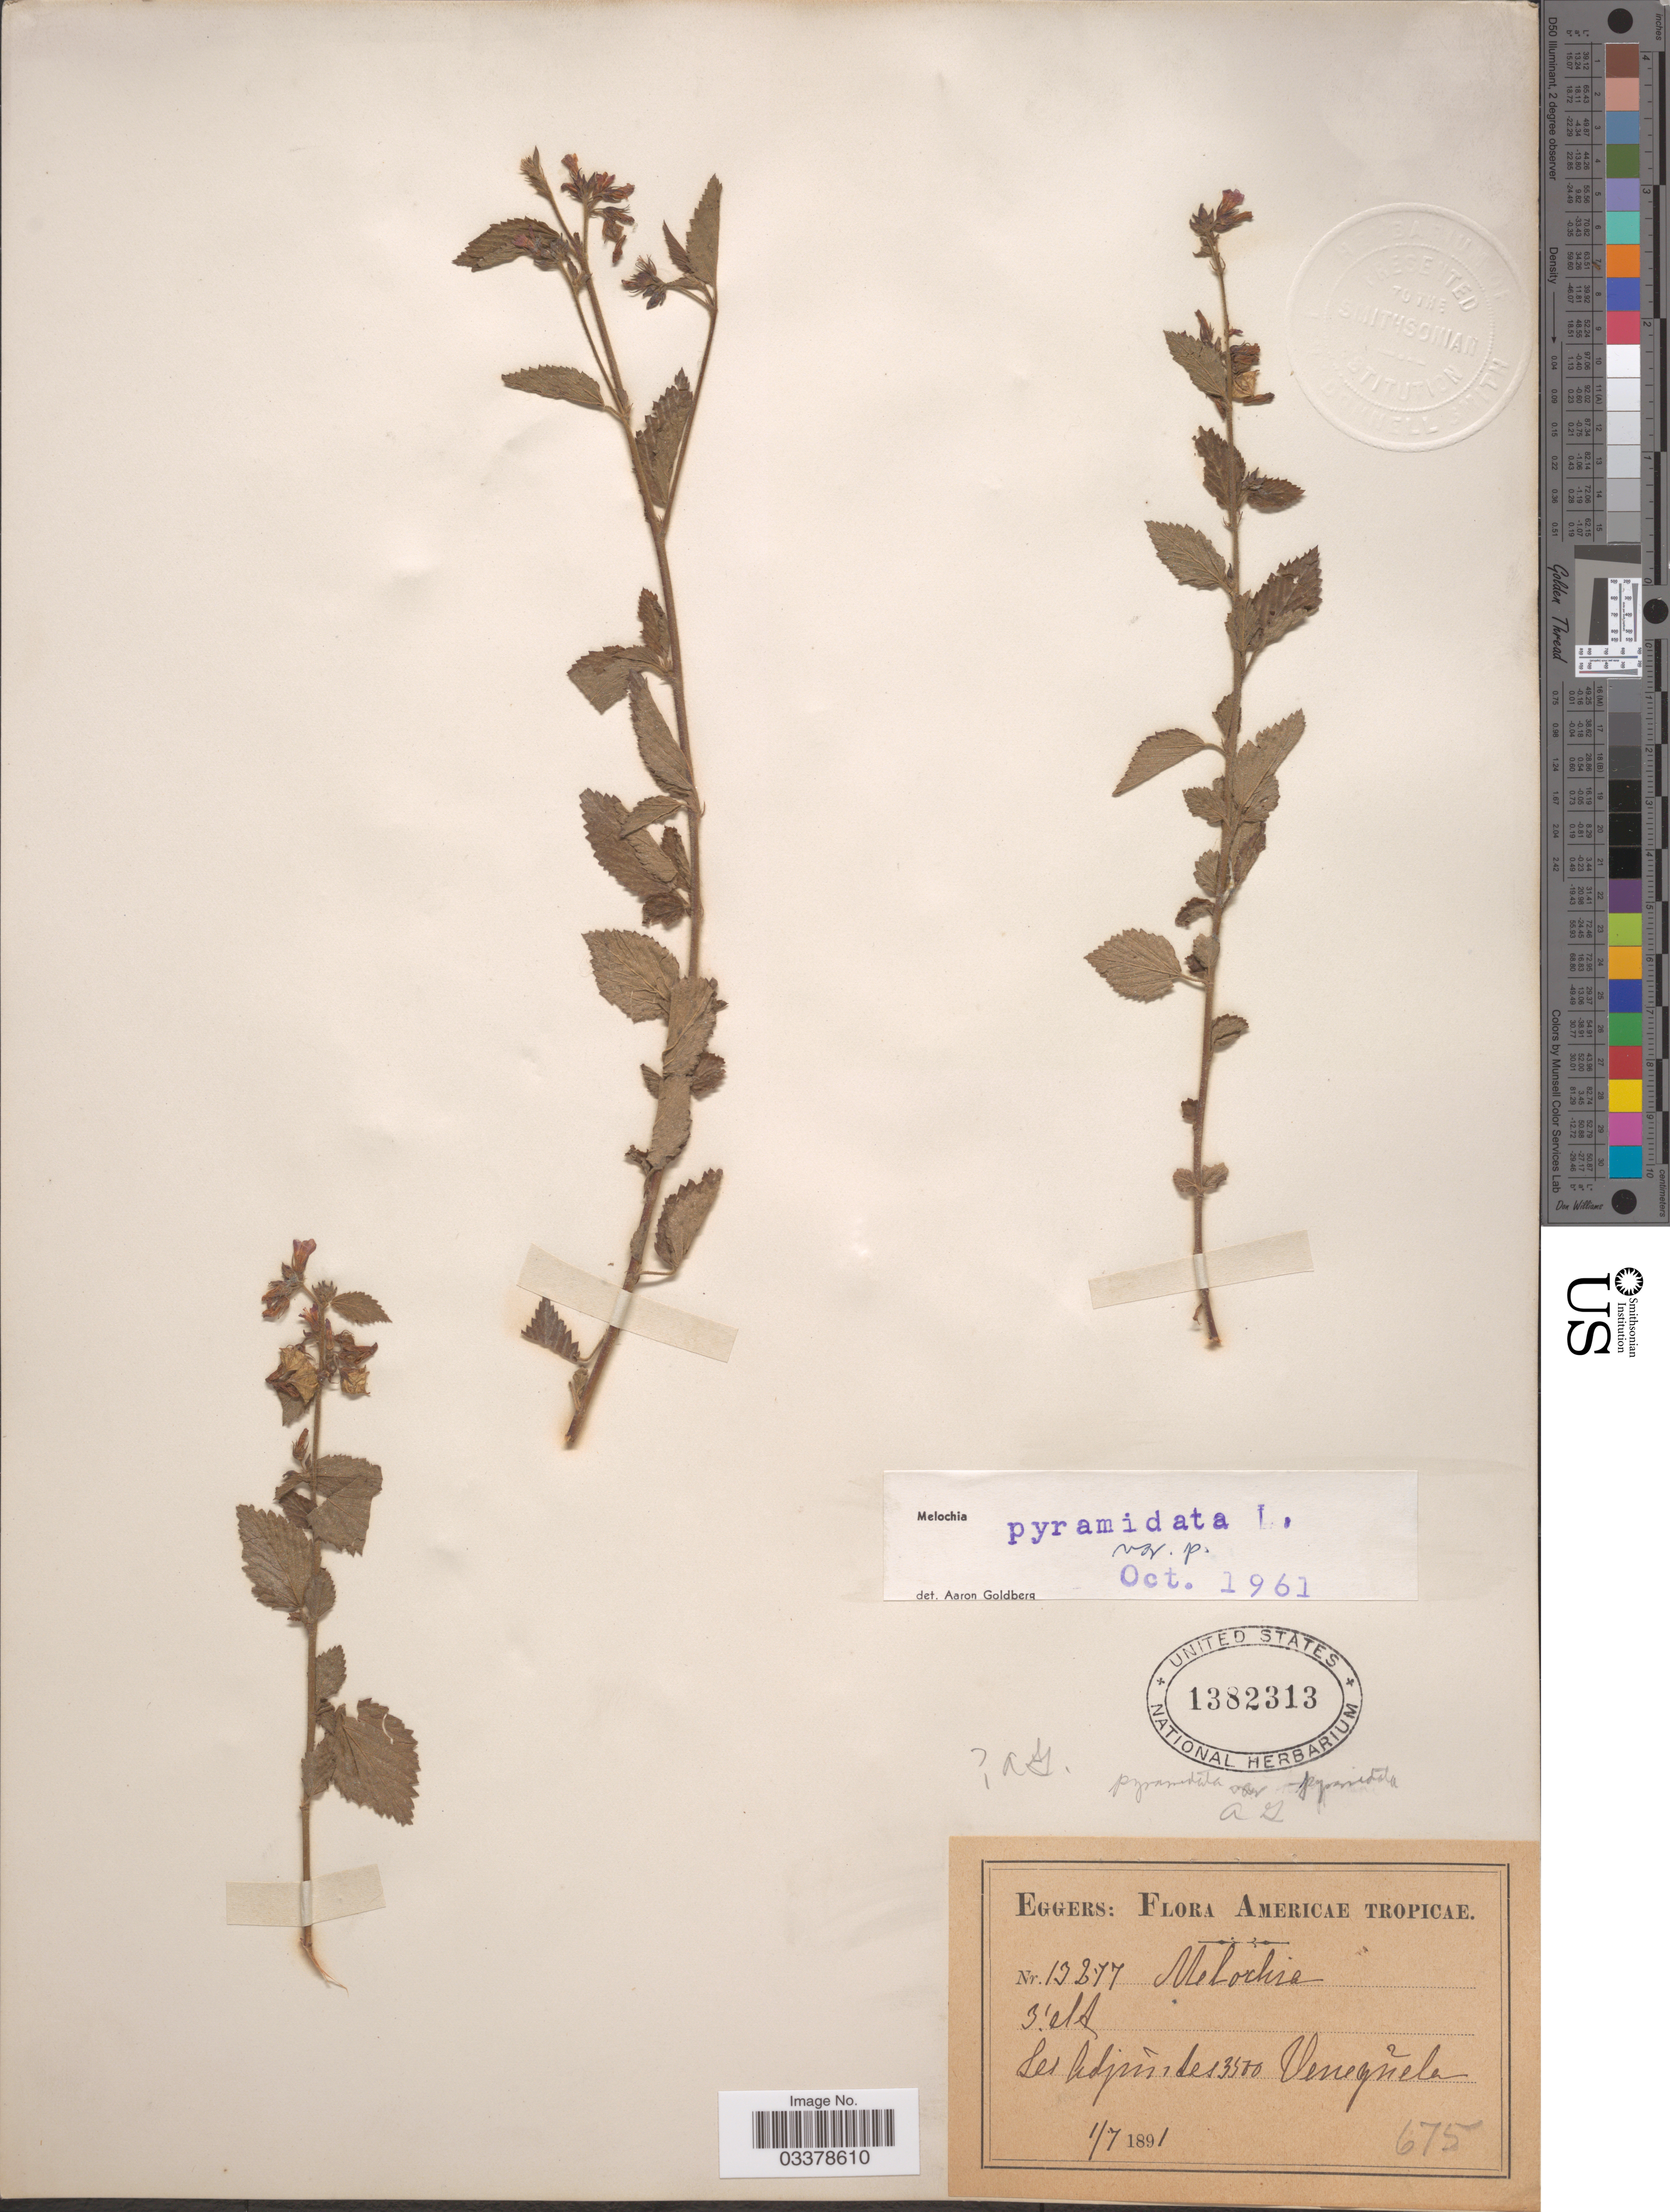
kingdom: Plantae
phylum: Tracheophyta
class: Magnoliopsida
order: Malvales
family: Malvaceae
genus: Melochia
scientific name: Melochia pyramidata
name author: L.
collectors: -. Eggers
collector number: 13277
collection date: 1891-07-01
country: Venezuela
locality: Americae Tropicae. Las Adjuntas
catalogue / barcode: US 1382313